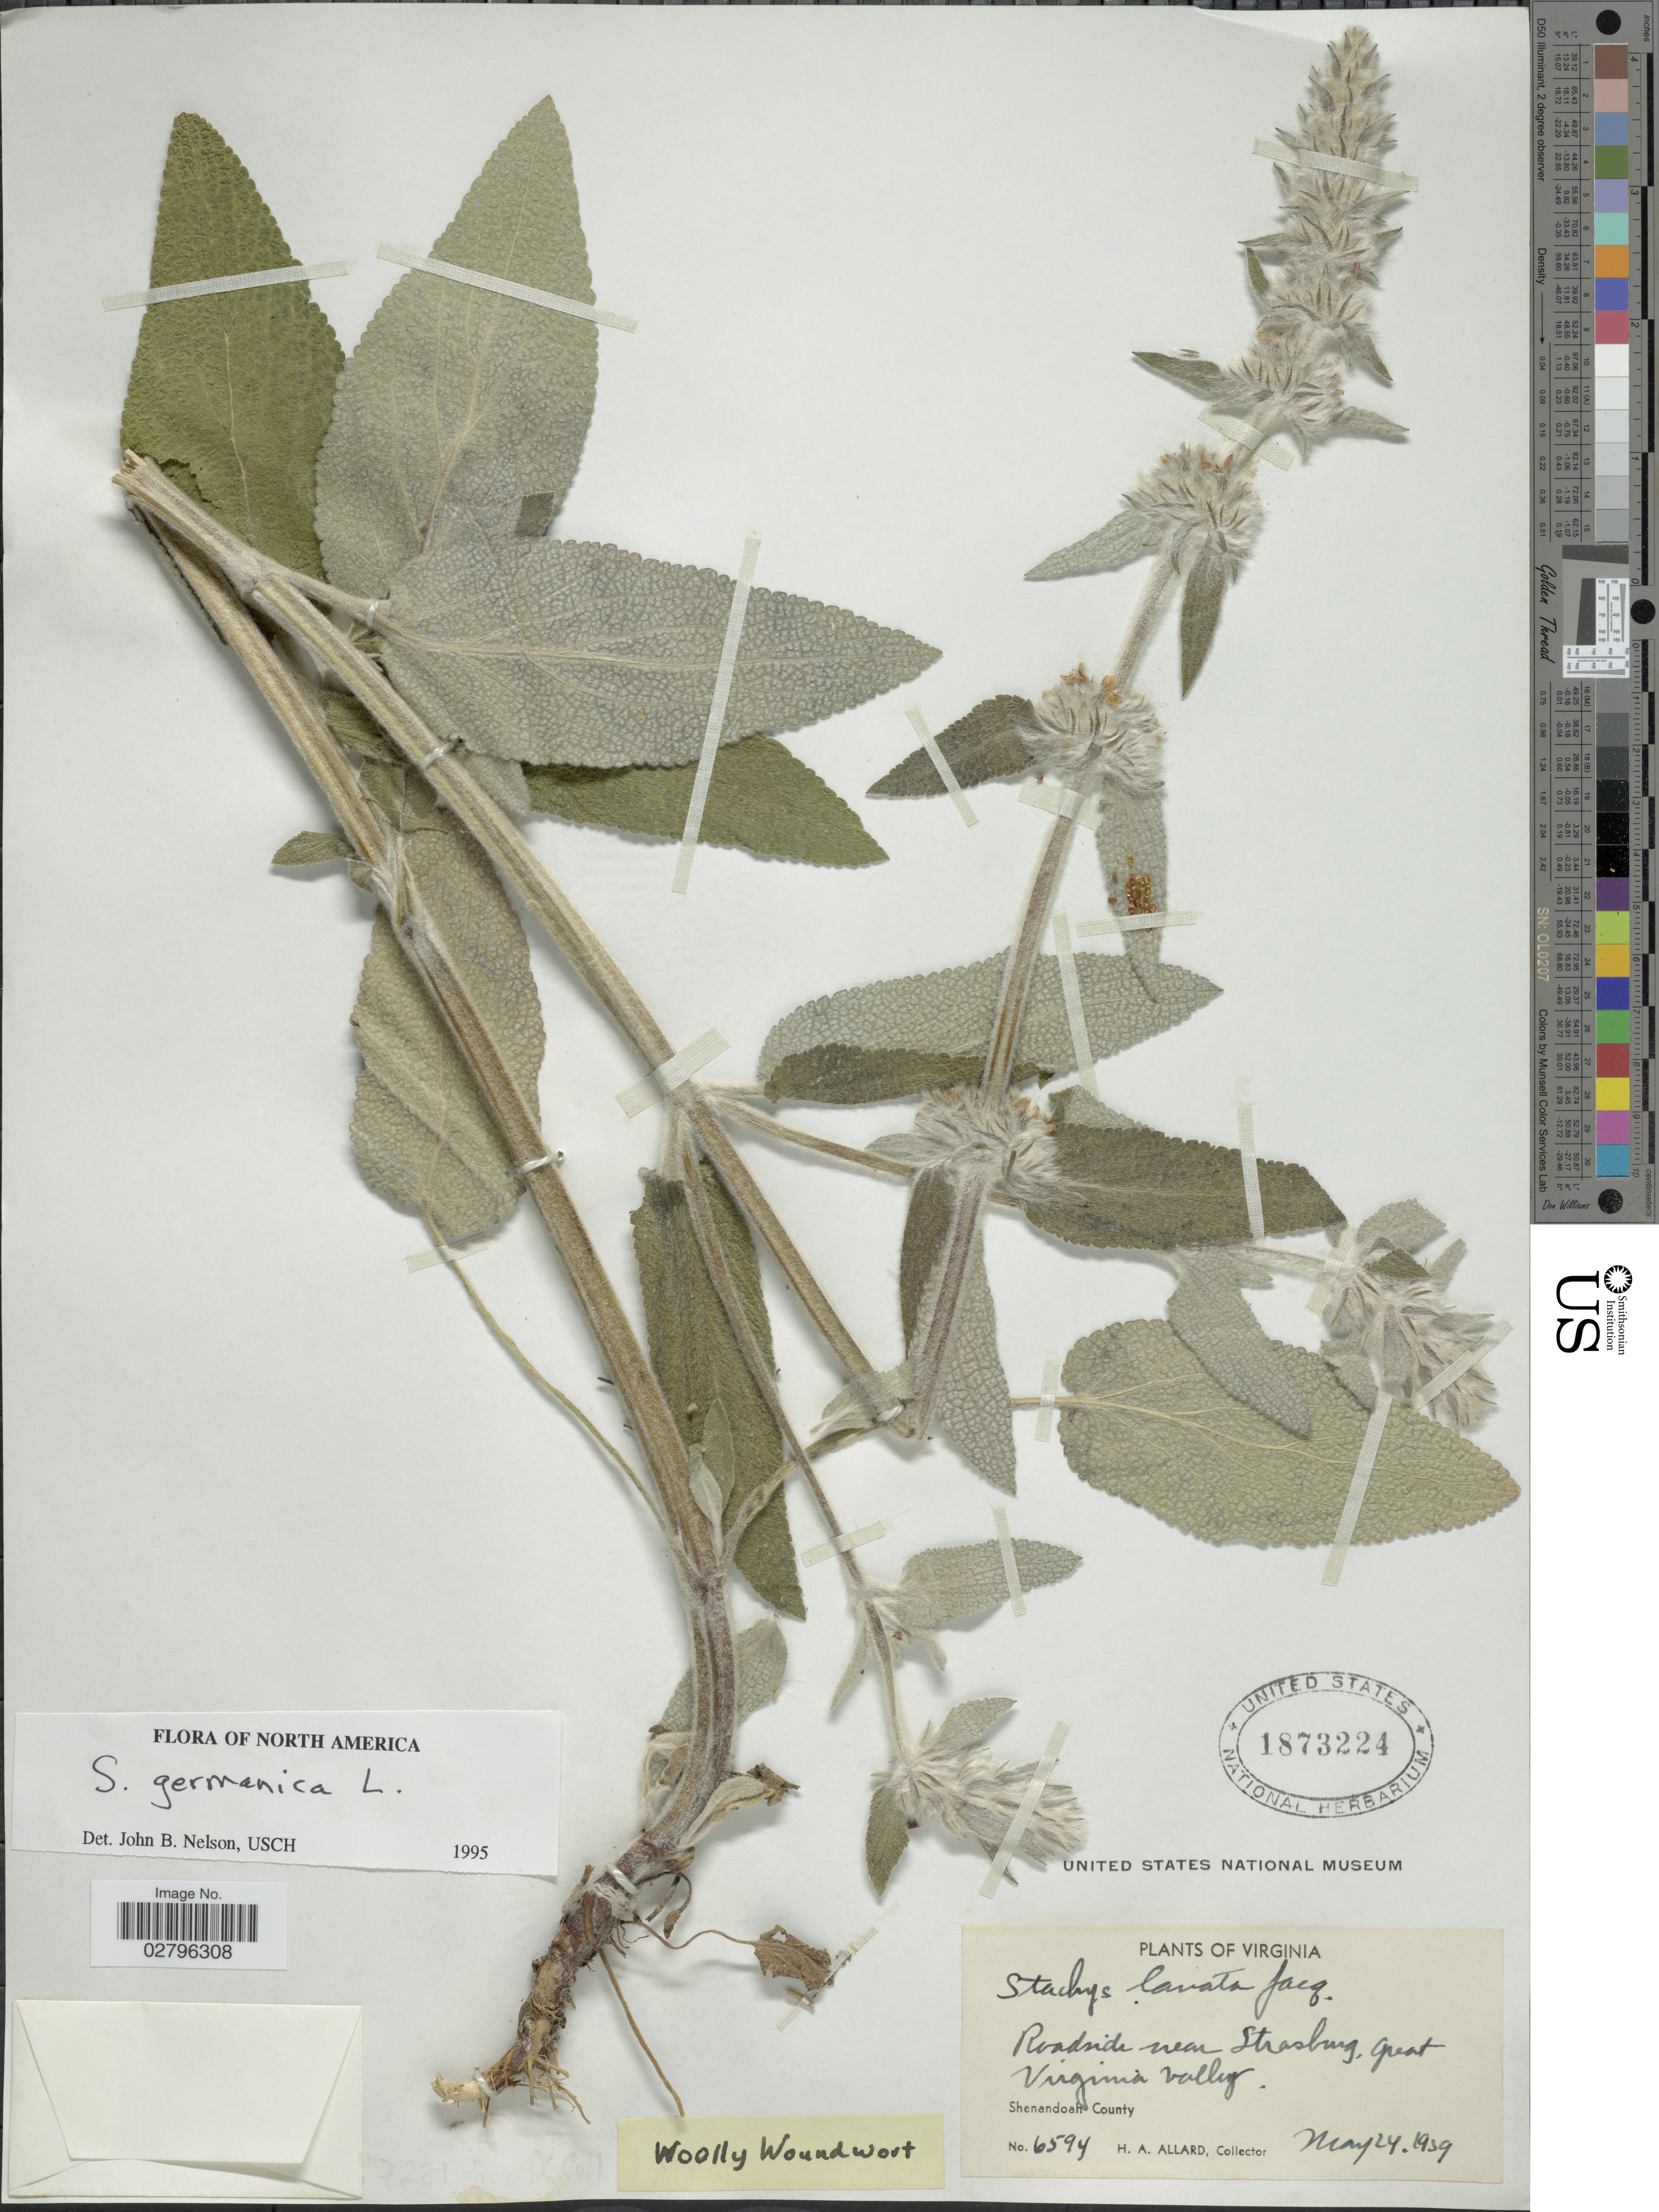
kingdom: Plantae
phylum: Tracheophyta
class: Magnoliopsida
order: Lamiales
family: Lamiaceae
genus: Stachys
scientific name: Stachys germanica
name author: L.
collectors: H. A. Allard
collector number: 6594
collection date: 1939-05-24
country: United States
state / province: Virginia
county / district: Shenandoah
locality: Roadside near Strasburg, Great Virginia valley. Shenandoah County.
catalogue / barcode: US 1873224